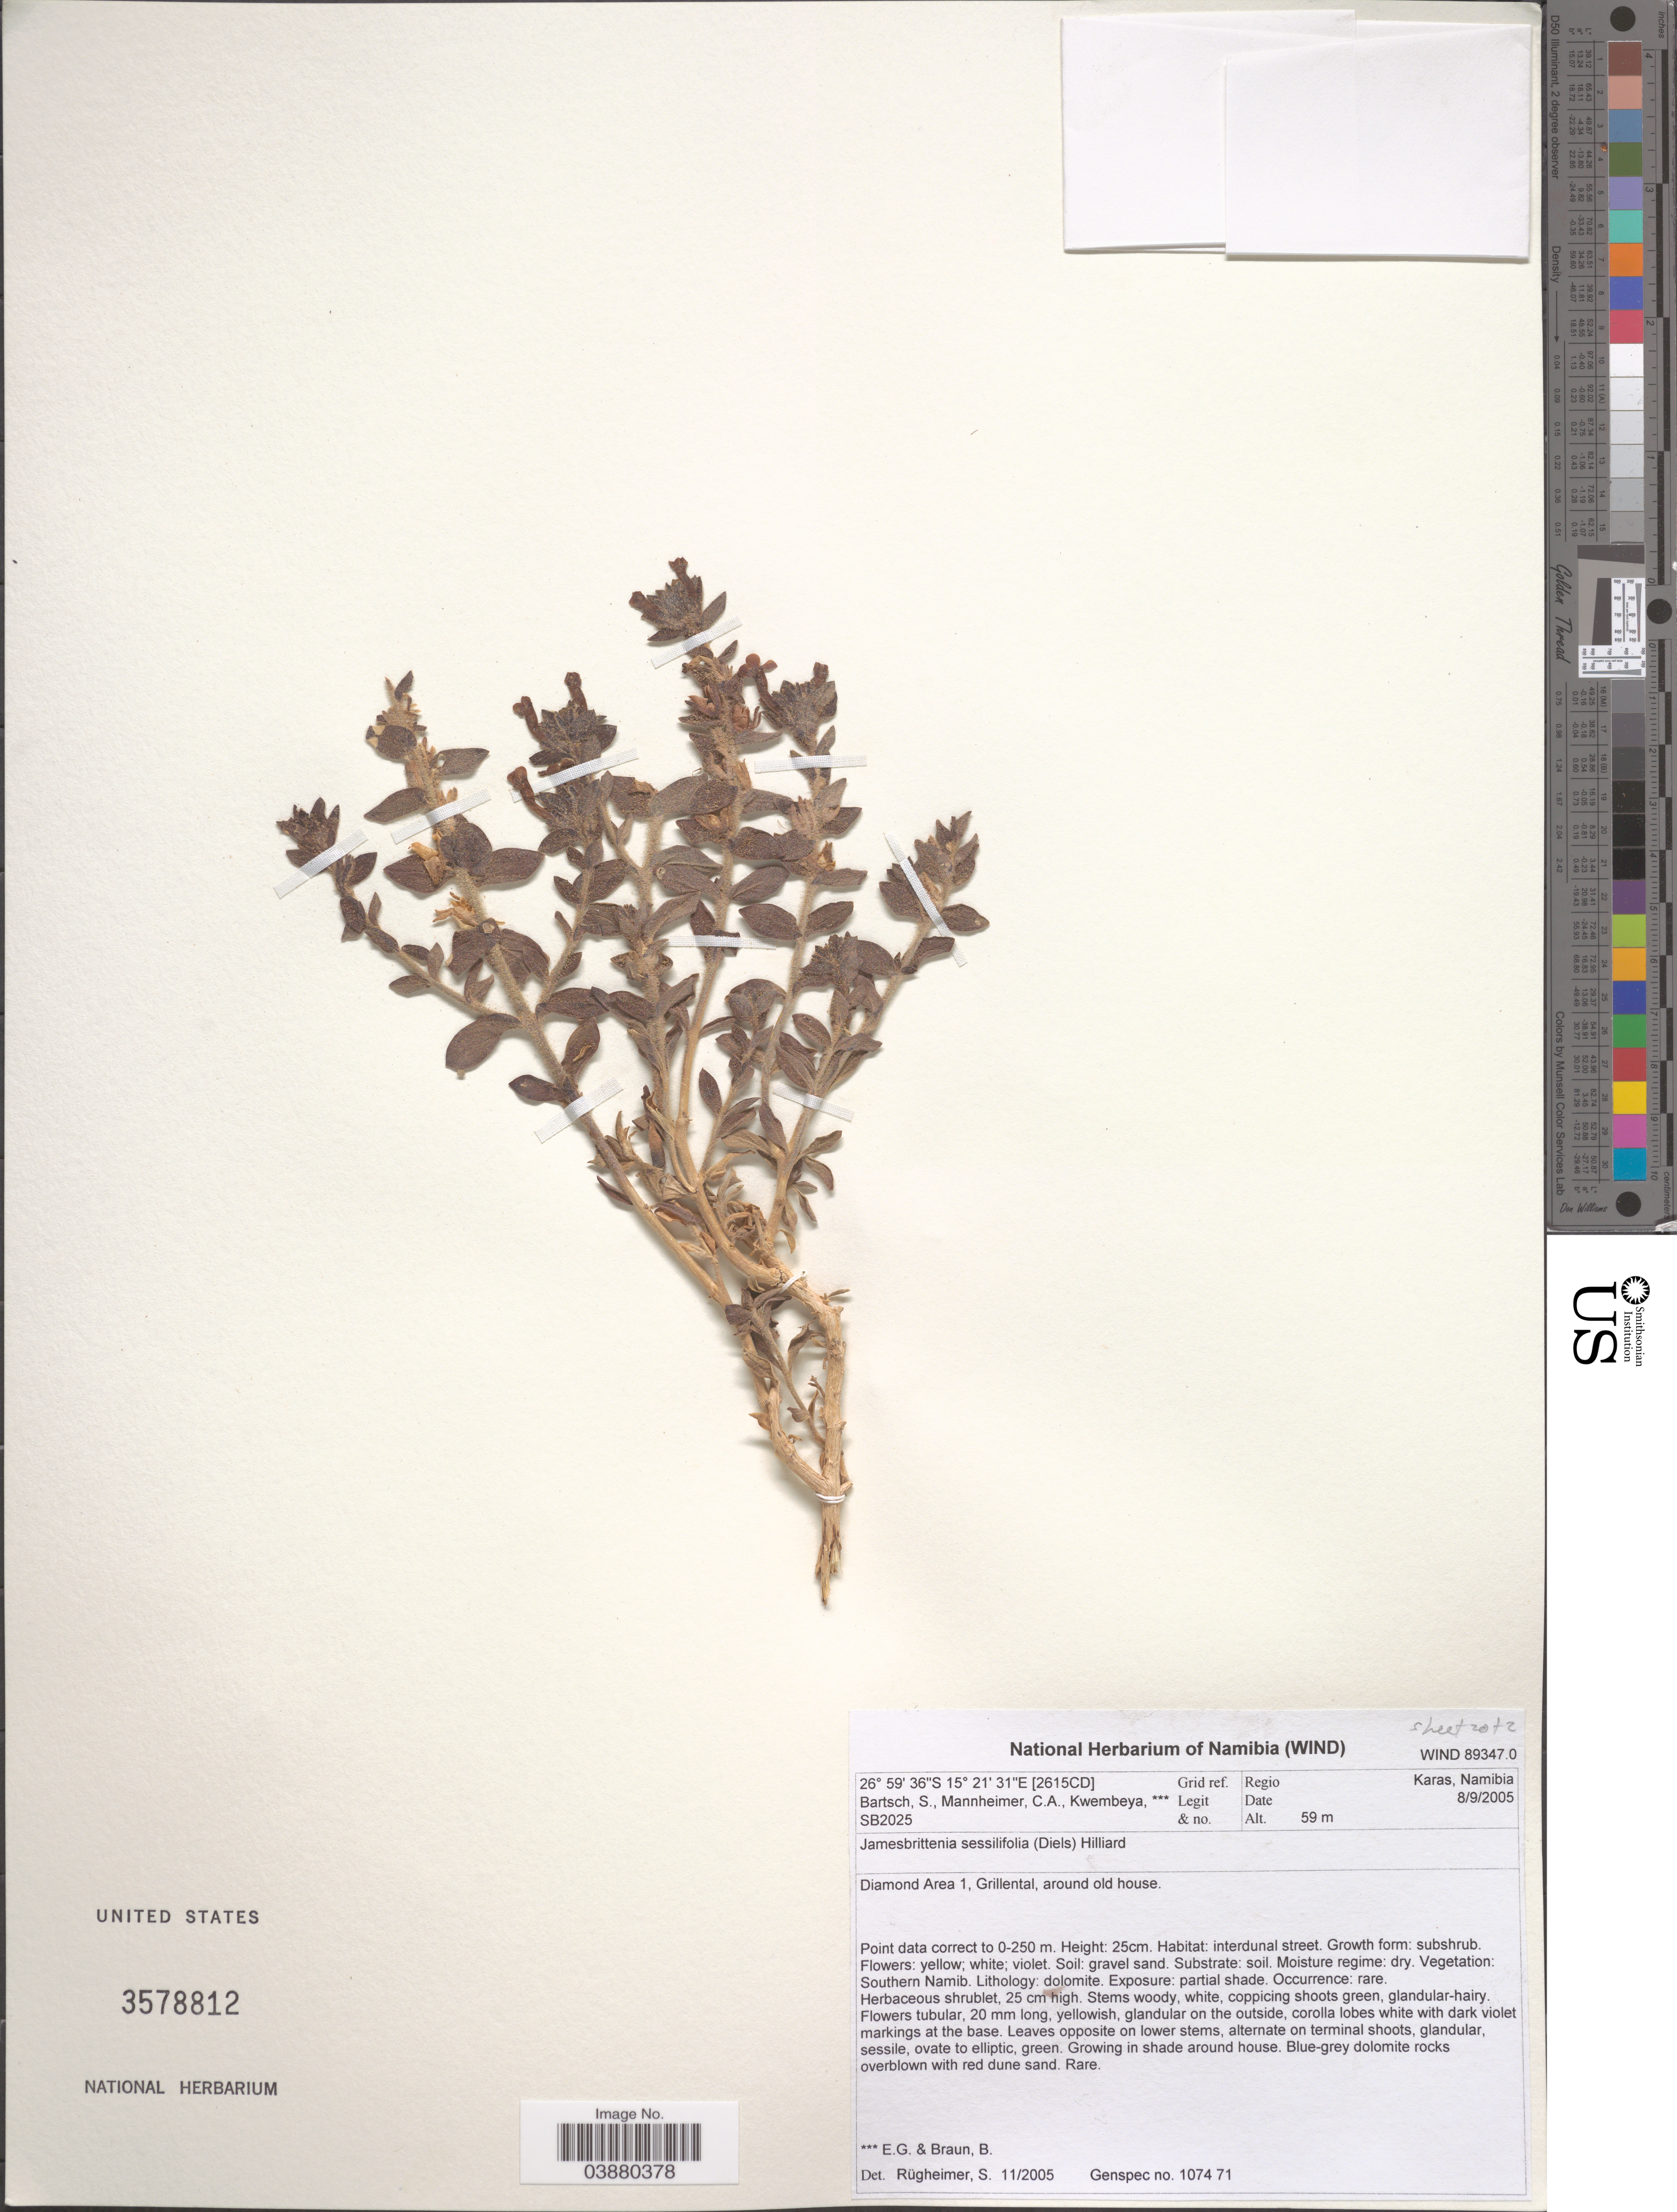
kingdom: Plantae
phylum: Tracheophyta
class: Magnoliopsida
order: Lamiales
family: Scrophulariaceae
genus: Jamesbrittenia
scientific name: Jamesbrittenia sessilifolia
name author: (Diels) Hilliard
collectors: S. Bartsch, C. A. Mannheimer, E. Kwembeya & B. Braun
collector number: SB2025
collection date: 2005-09-08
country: Namibia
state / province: Karas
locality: [2615CD] Grid ref. Regio Karas. Diamond Area 1, Grillental, around old house.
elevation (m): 59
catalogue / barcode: US 3578812